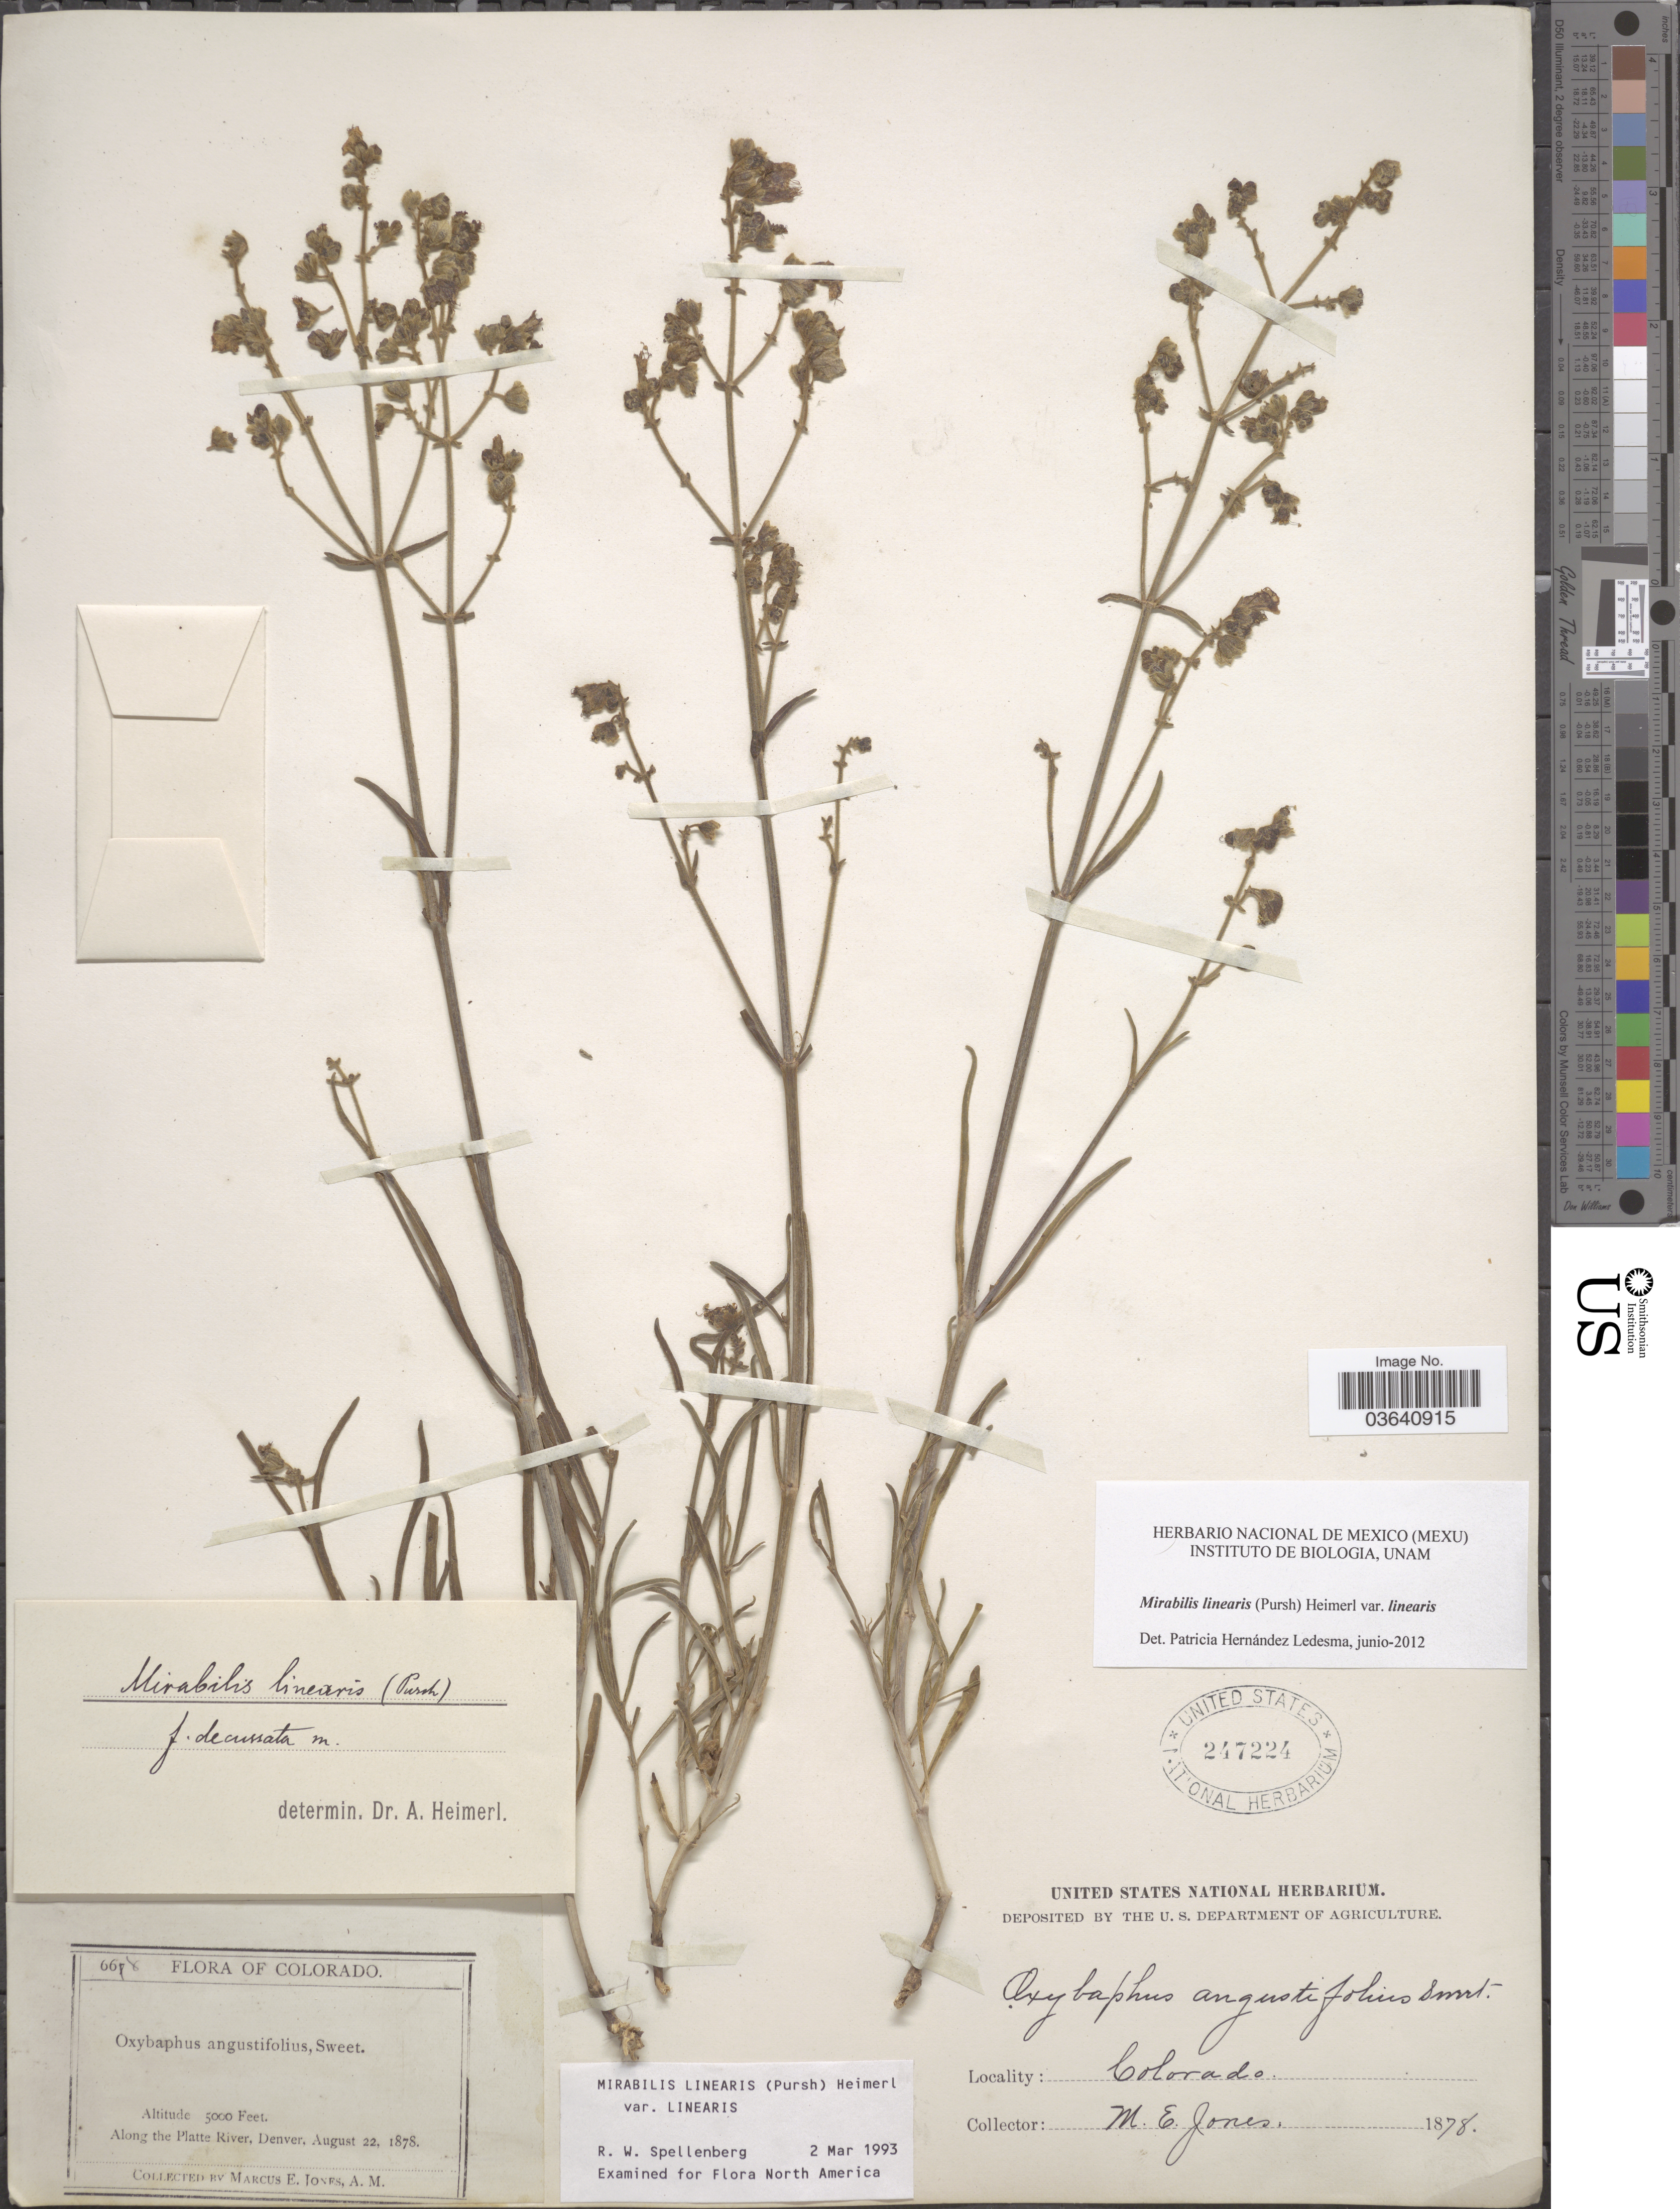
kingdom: Plantae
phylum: Tracheophyta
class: Magnoliopsida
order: Caryophyllales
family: Nyctaginaceae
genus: Mirabilis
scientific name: Mirabilis linearis var. linearis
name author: (Pursh) Heimerl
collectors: M. E. Jones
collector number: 668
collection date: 1878-08-22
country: United States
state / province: Colorado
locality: Along the Platte River, Denver.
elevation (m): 1524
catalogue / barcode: US 247224